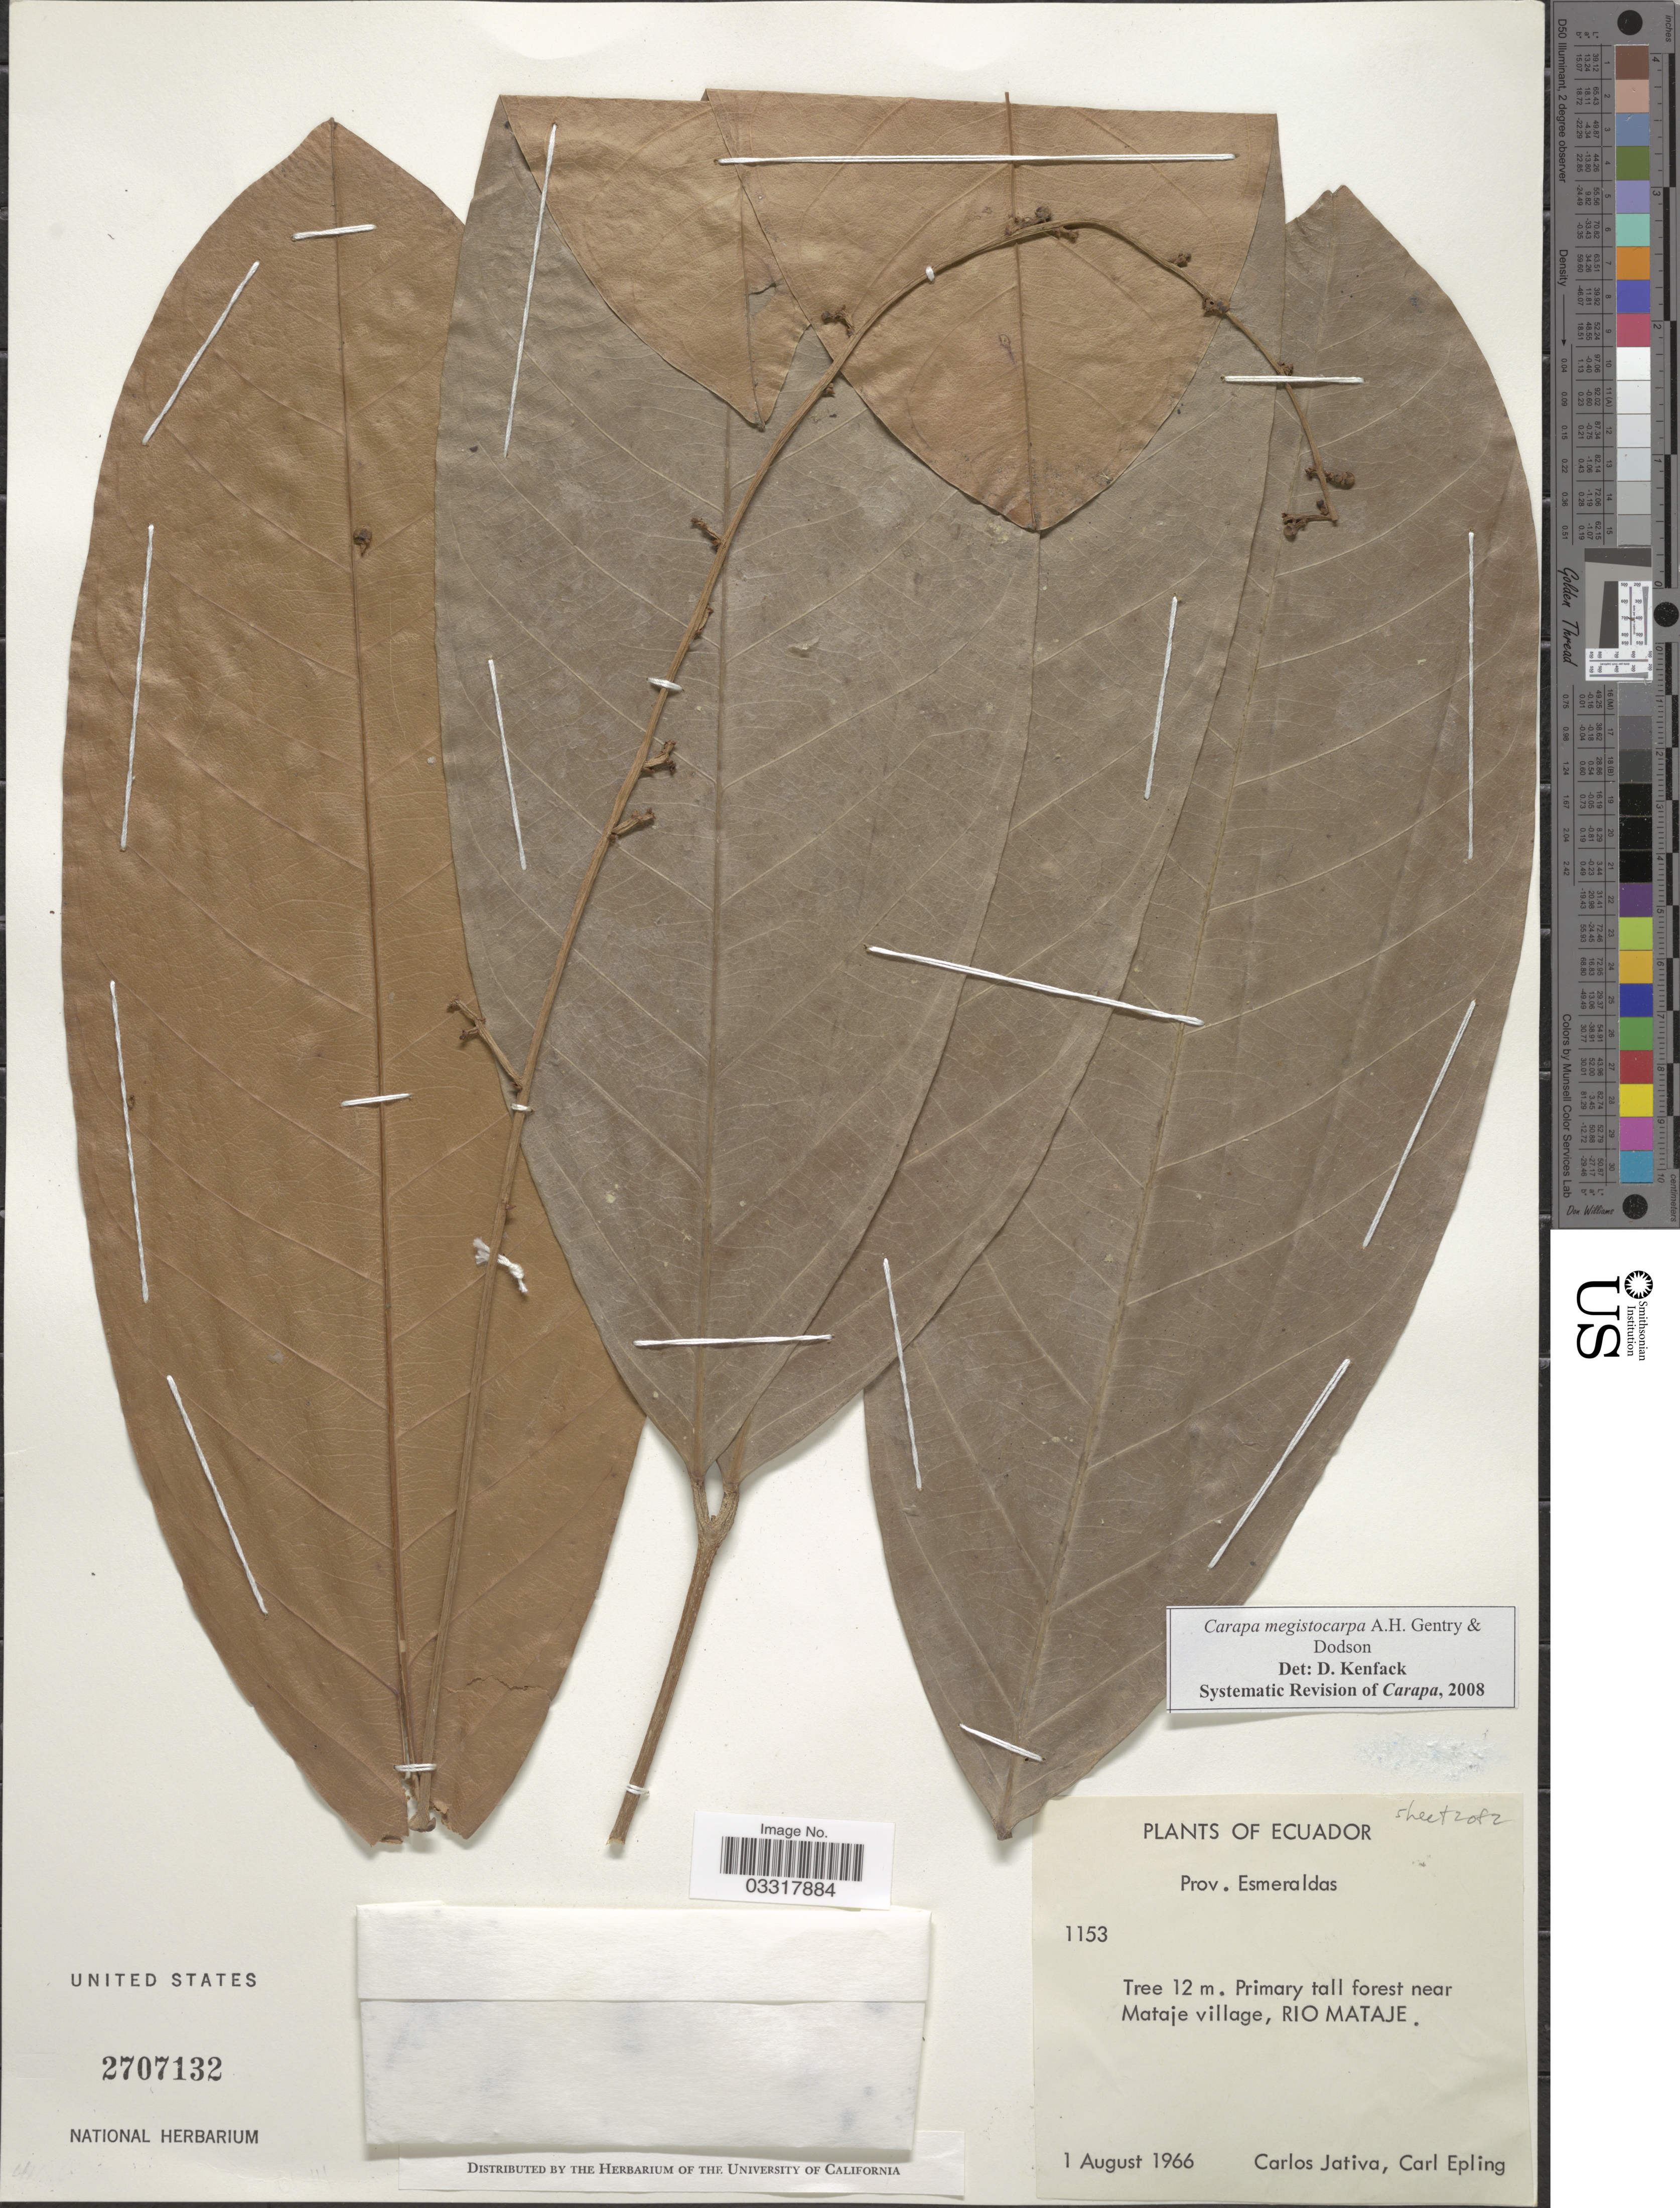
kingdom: Plantae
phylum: Tracheophyta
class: Magnoliopsida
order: Sapindales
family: Meliaceae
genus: Carapa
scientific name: Carapa megistocarpa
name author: A.H. Gentry & Dodson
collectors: C. D. Játiva & C. C. Epling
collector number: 1153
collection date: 1966-08-01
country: Ecuador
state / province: Esmeraldas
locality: Primary tall forest near Mataje village, Rio Mataje.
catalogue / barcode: US 2707132